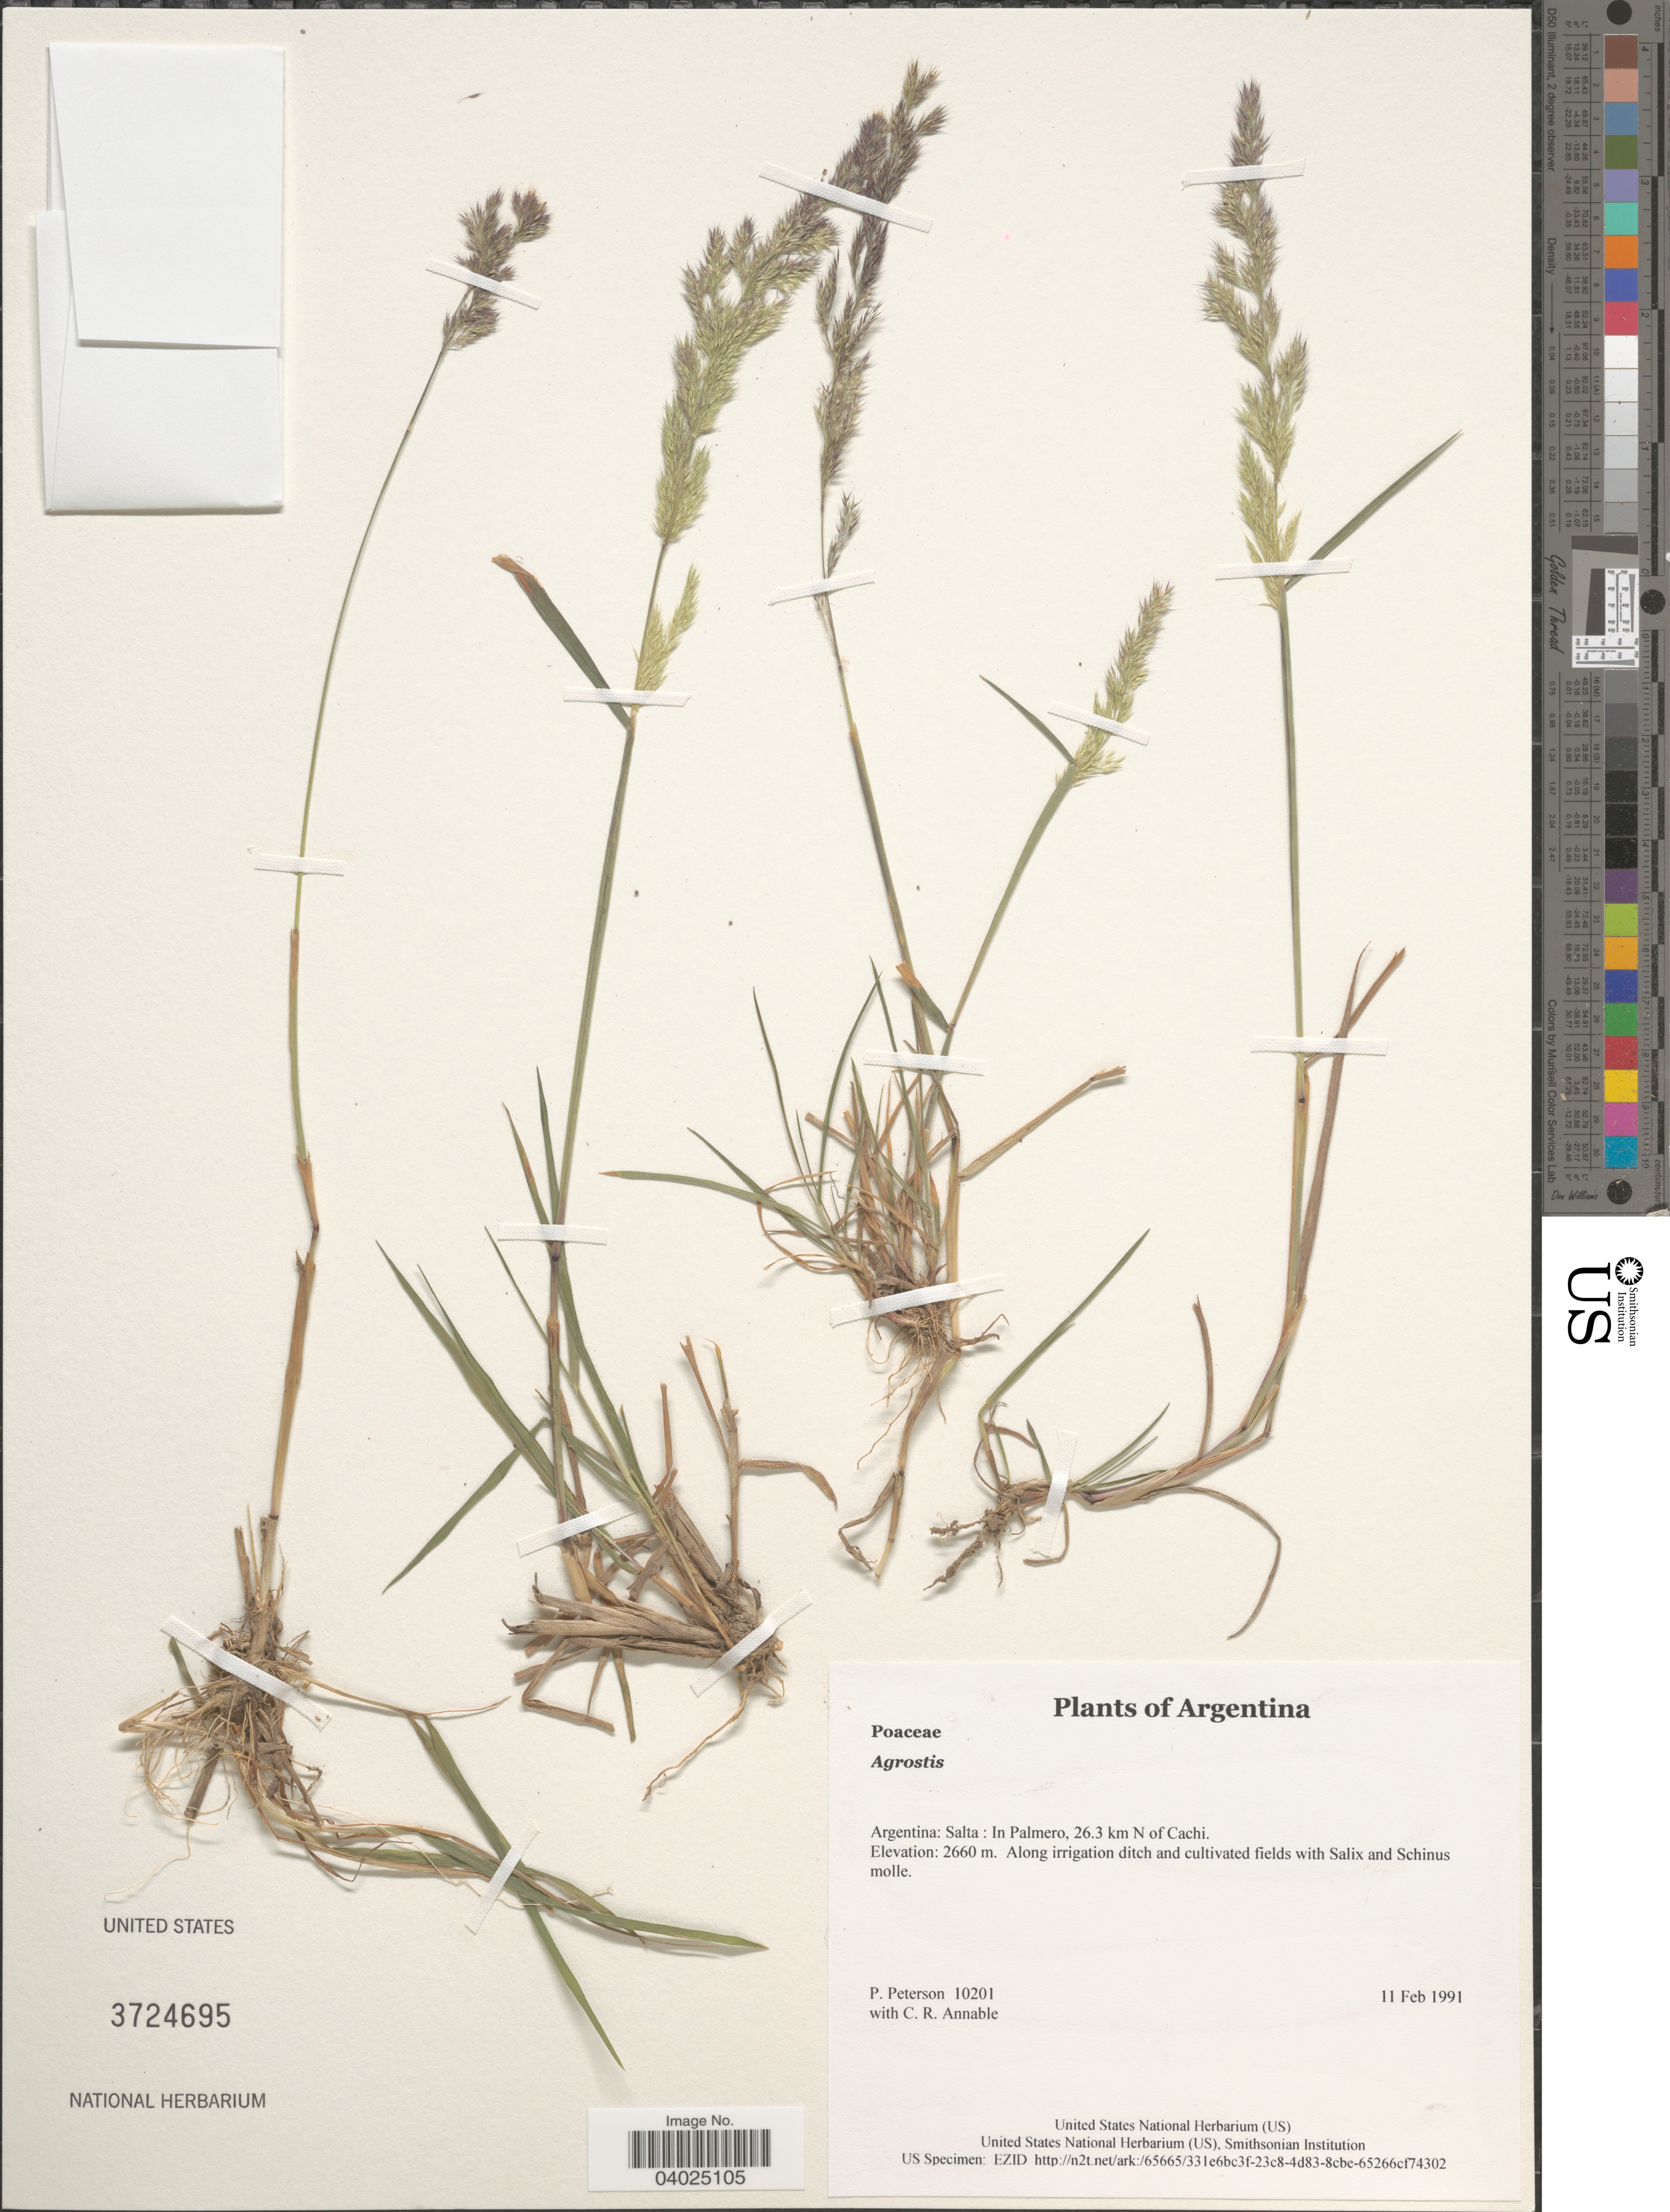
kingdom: Plantae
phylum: Tracheophyta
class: Liliopsida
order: Poales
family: Poaceae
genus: Agrostis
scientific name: Agrostis sp.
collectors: P. Peterson & C. R. Annable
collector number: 10201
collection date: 1991-02-11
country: Argentina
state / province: Salta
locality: In Palmero, 26.3 km N of Cachi.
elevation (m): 2660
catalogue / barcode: US 3724695